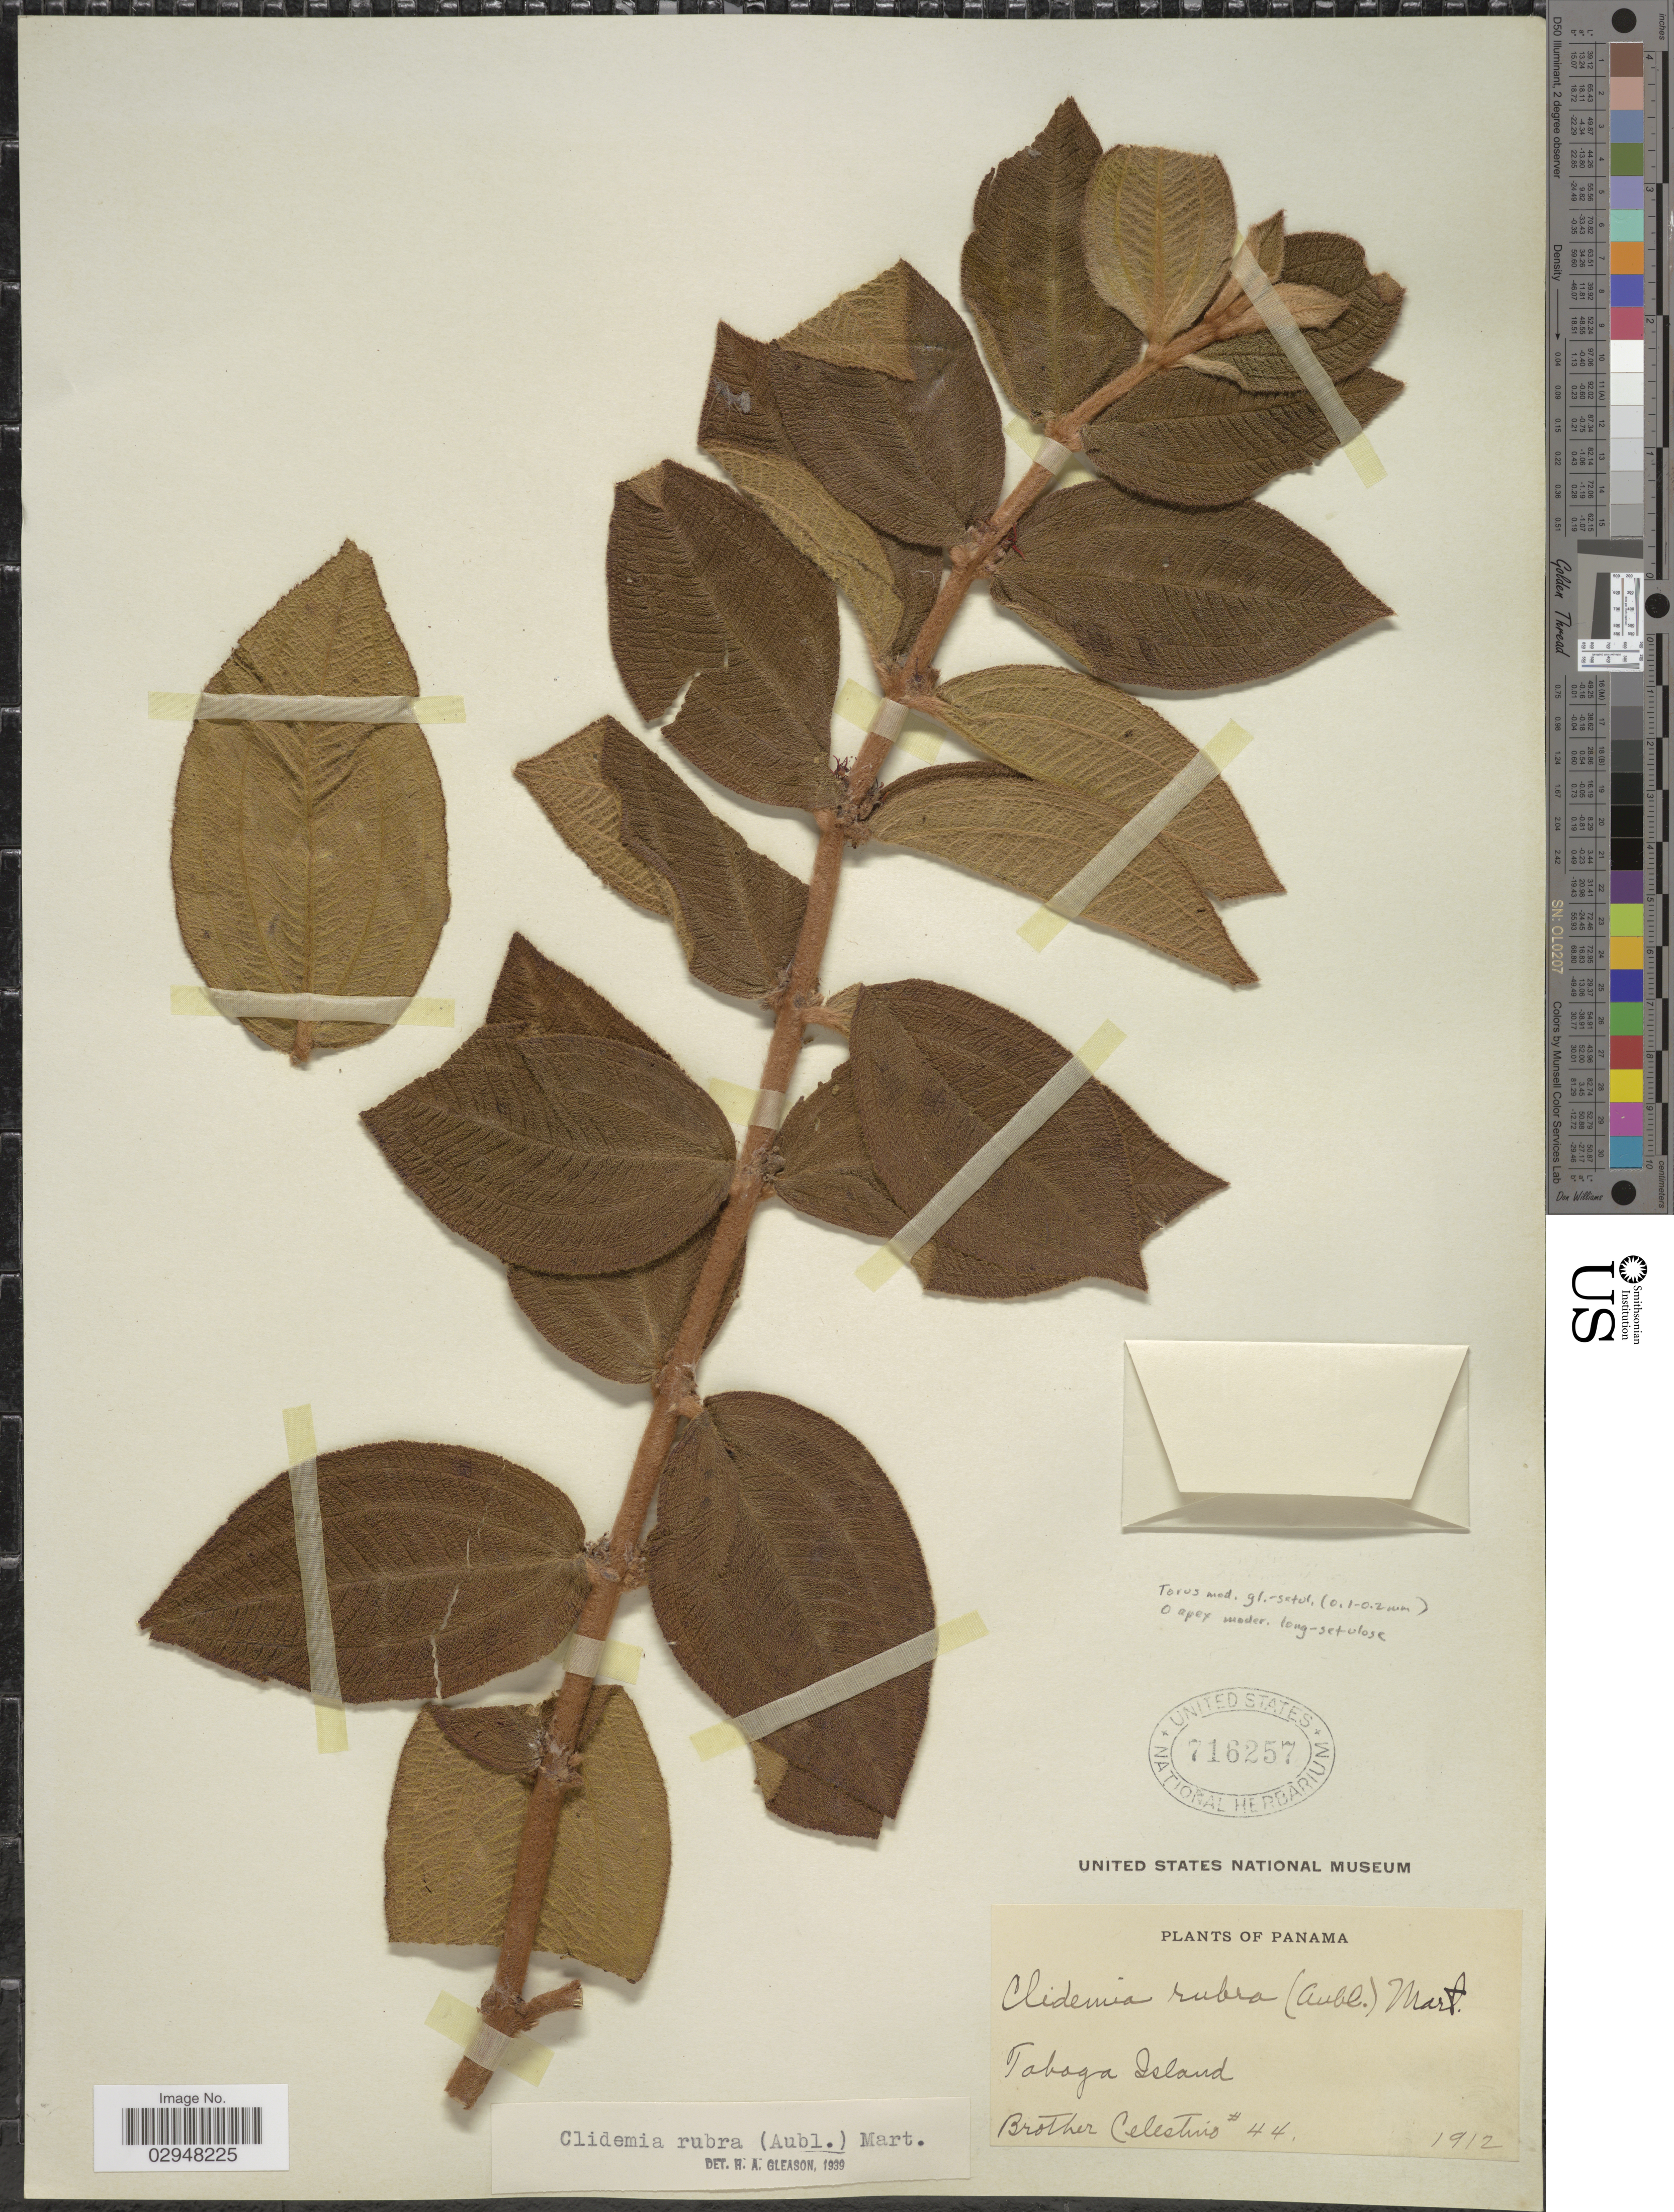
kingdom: Plantae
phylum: Tracheophyta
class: Magnoliopsida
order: Myrtales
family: Melastomataceae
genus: Clidemia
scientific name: Clidemia rubra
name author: (Aubl.) Mart.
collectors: B. Celestino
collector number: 44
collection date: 1912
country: Panama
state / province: Panamá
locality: Taboga Island.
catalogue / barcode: US 716257